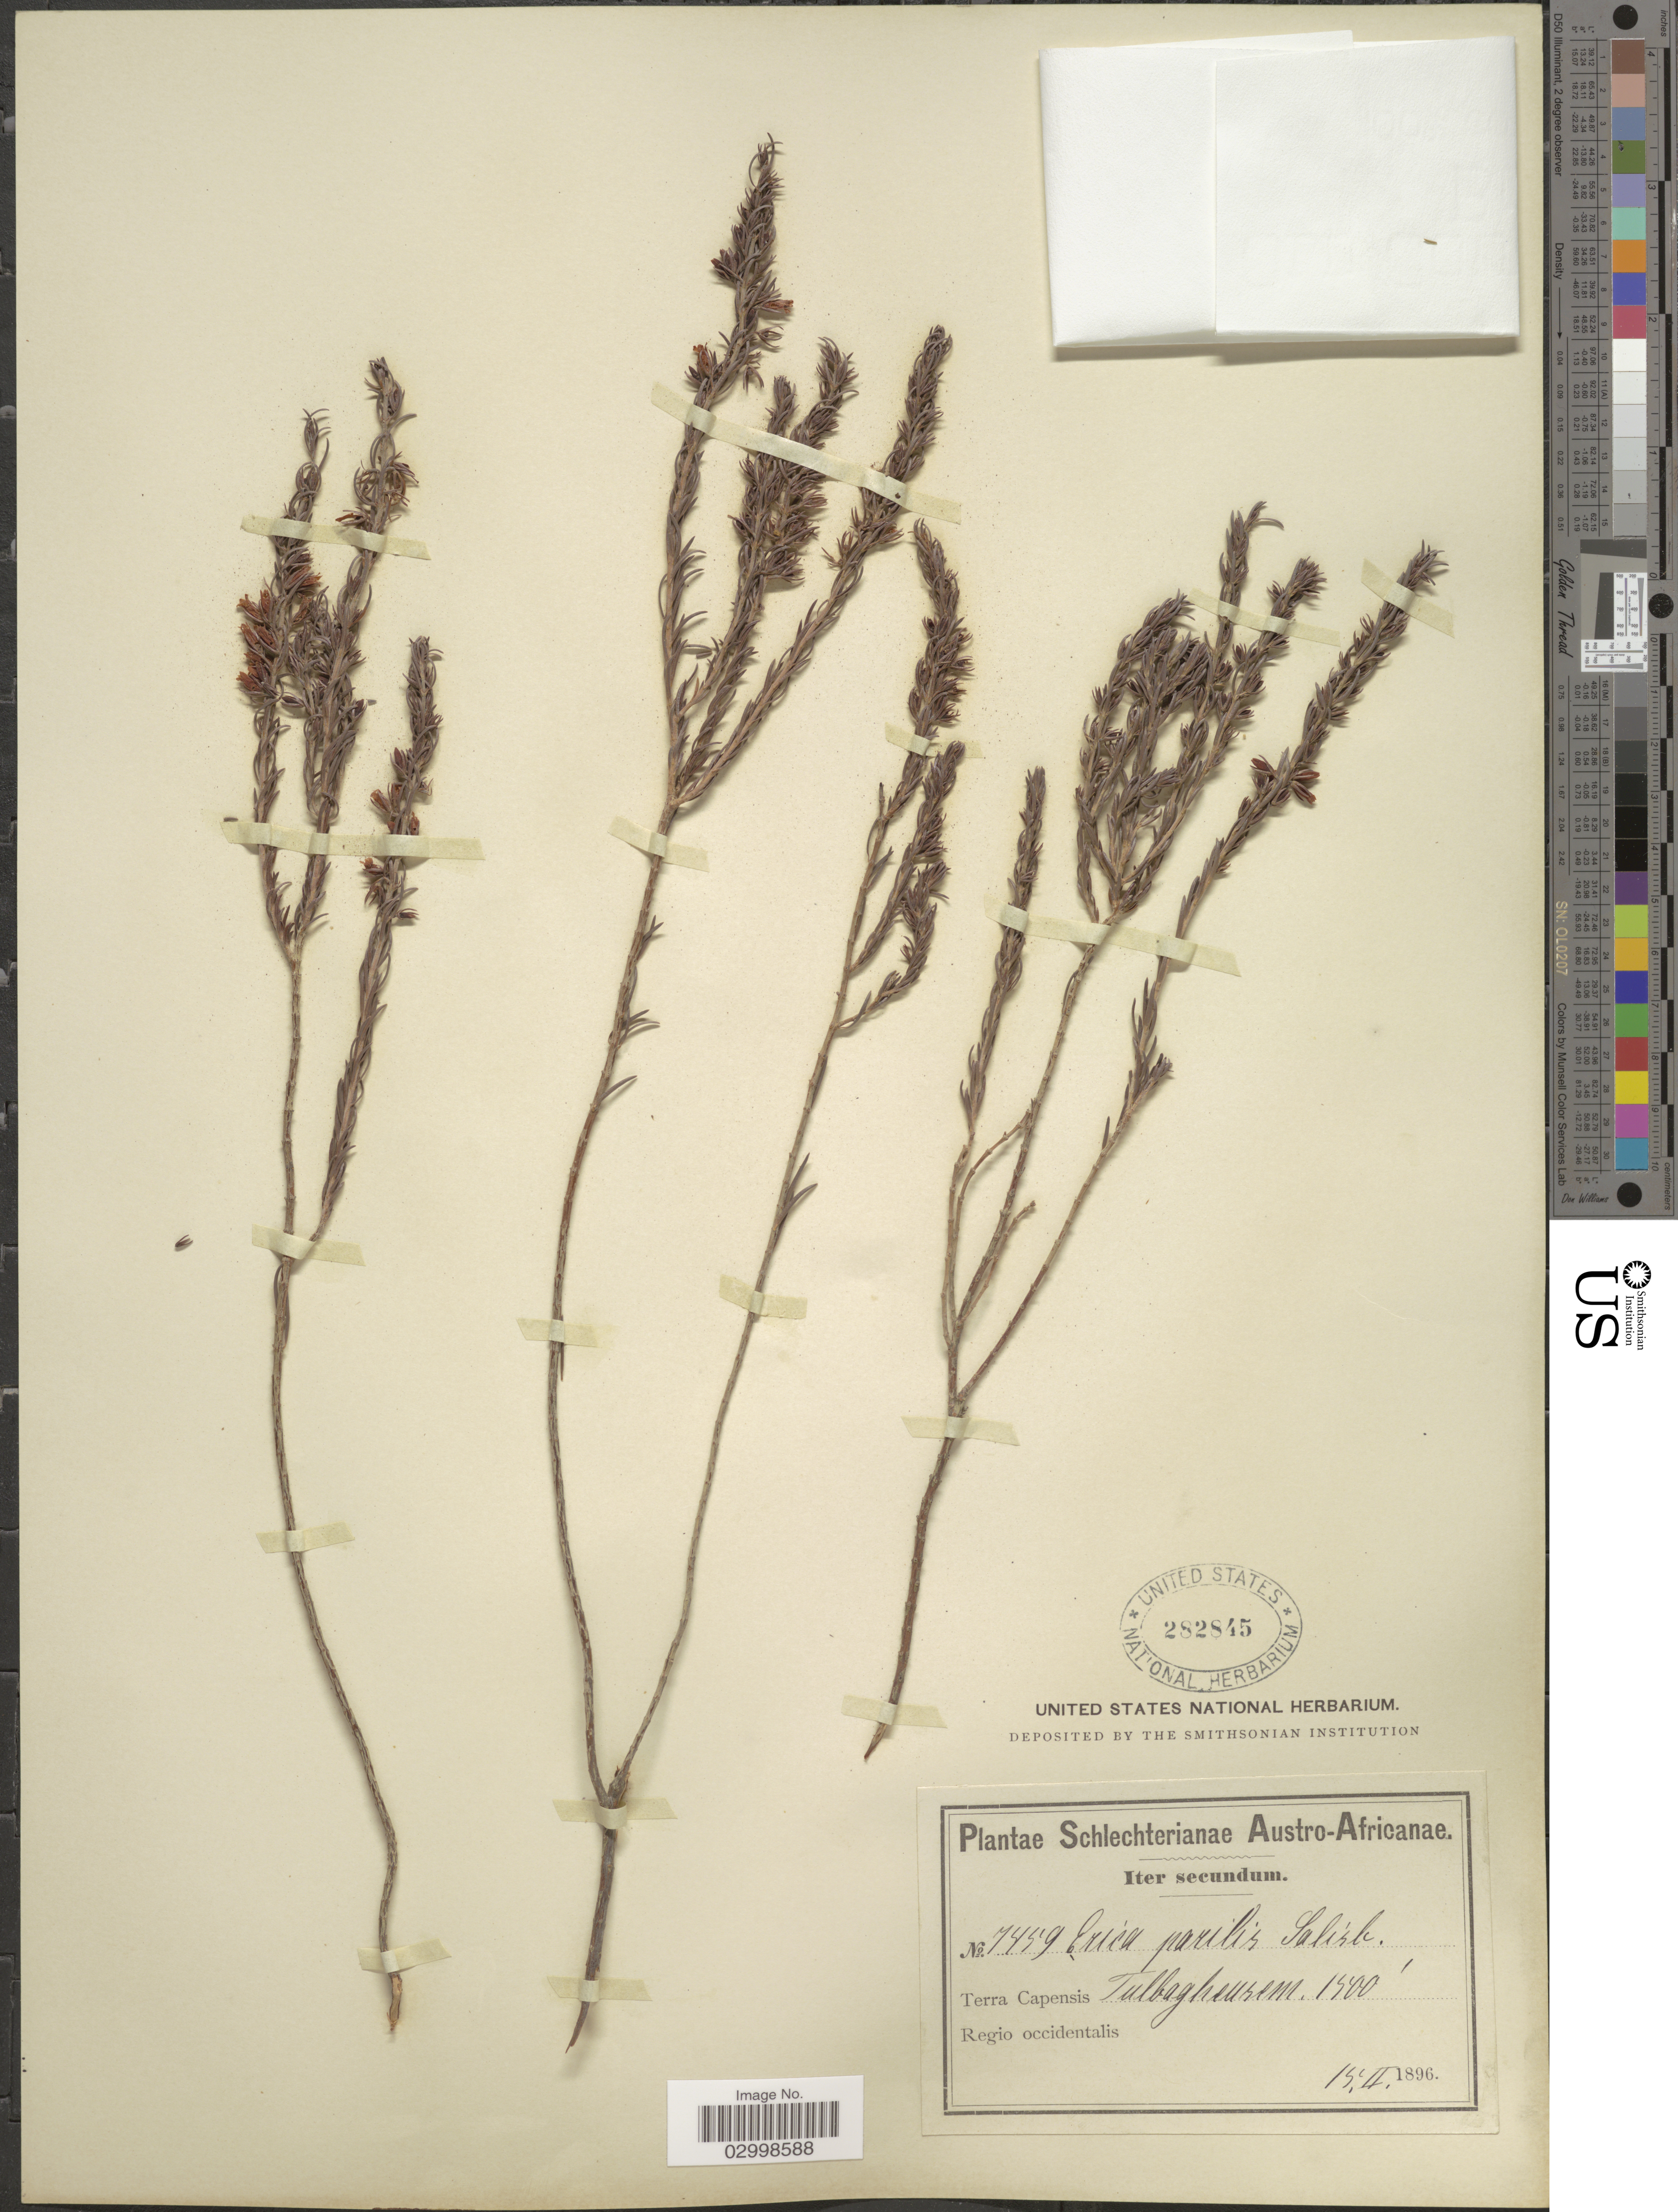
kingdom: Plantae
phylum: Tracheophyta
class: Magnoliopsida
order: Ericales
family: Ericaceae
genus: Erica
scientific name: Erica parilis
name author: Salisb.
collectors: Schlechter, --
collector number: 7459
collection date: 1896-02-15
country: South Africa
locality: Austro-Africanae, Terra Capensis, Regio occidentalis. Tulbagheurem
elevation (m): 457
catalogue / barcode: US 282845